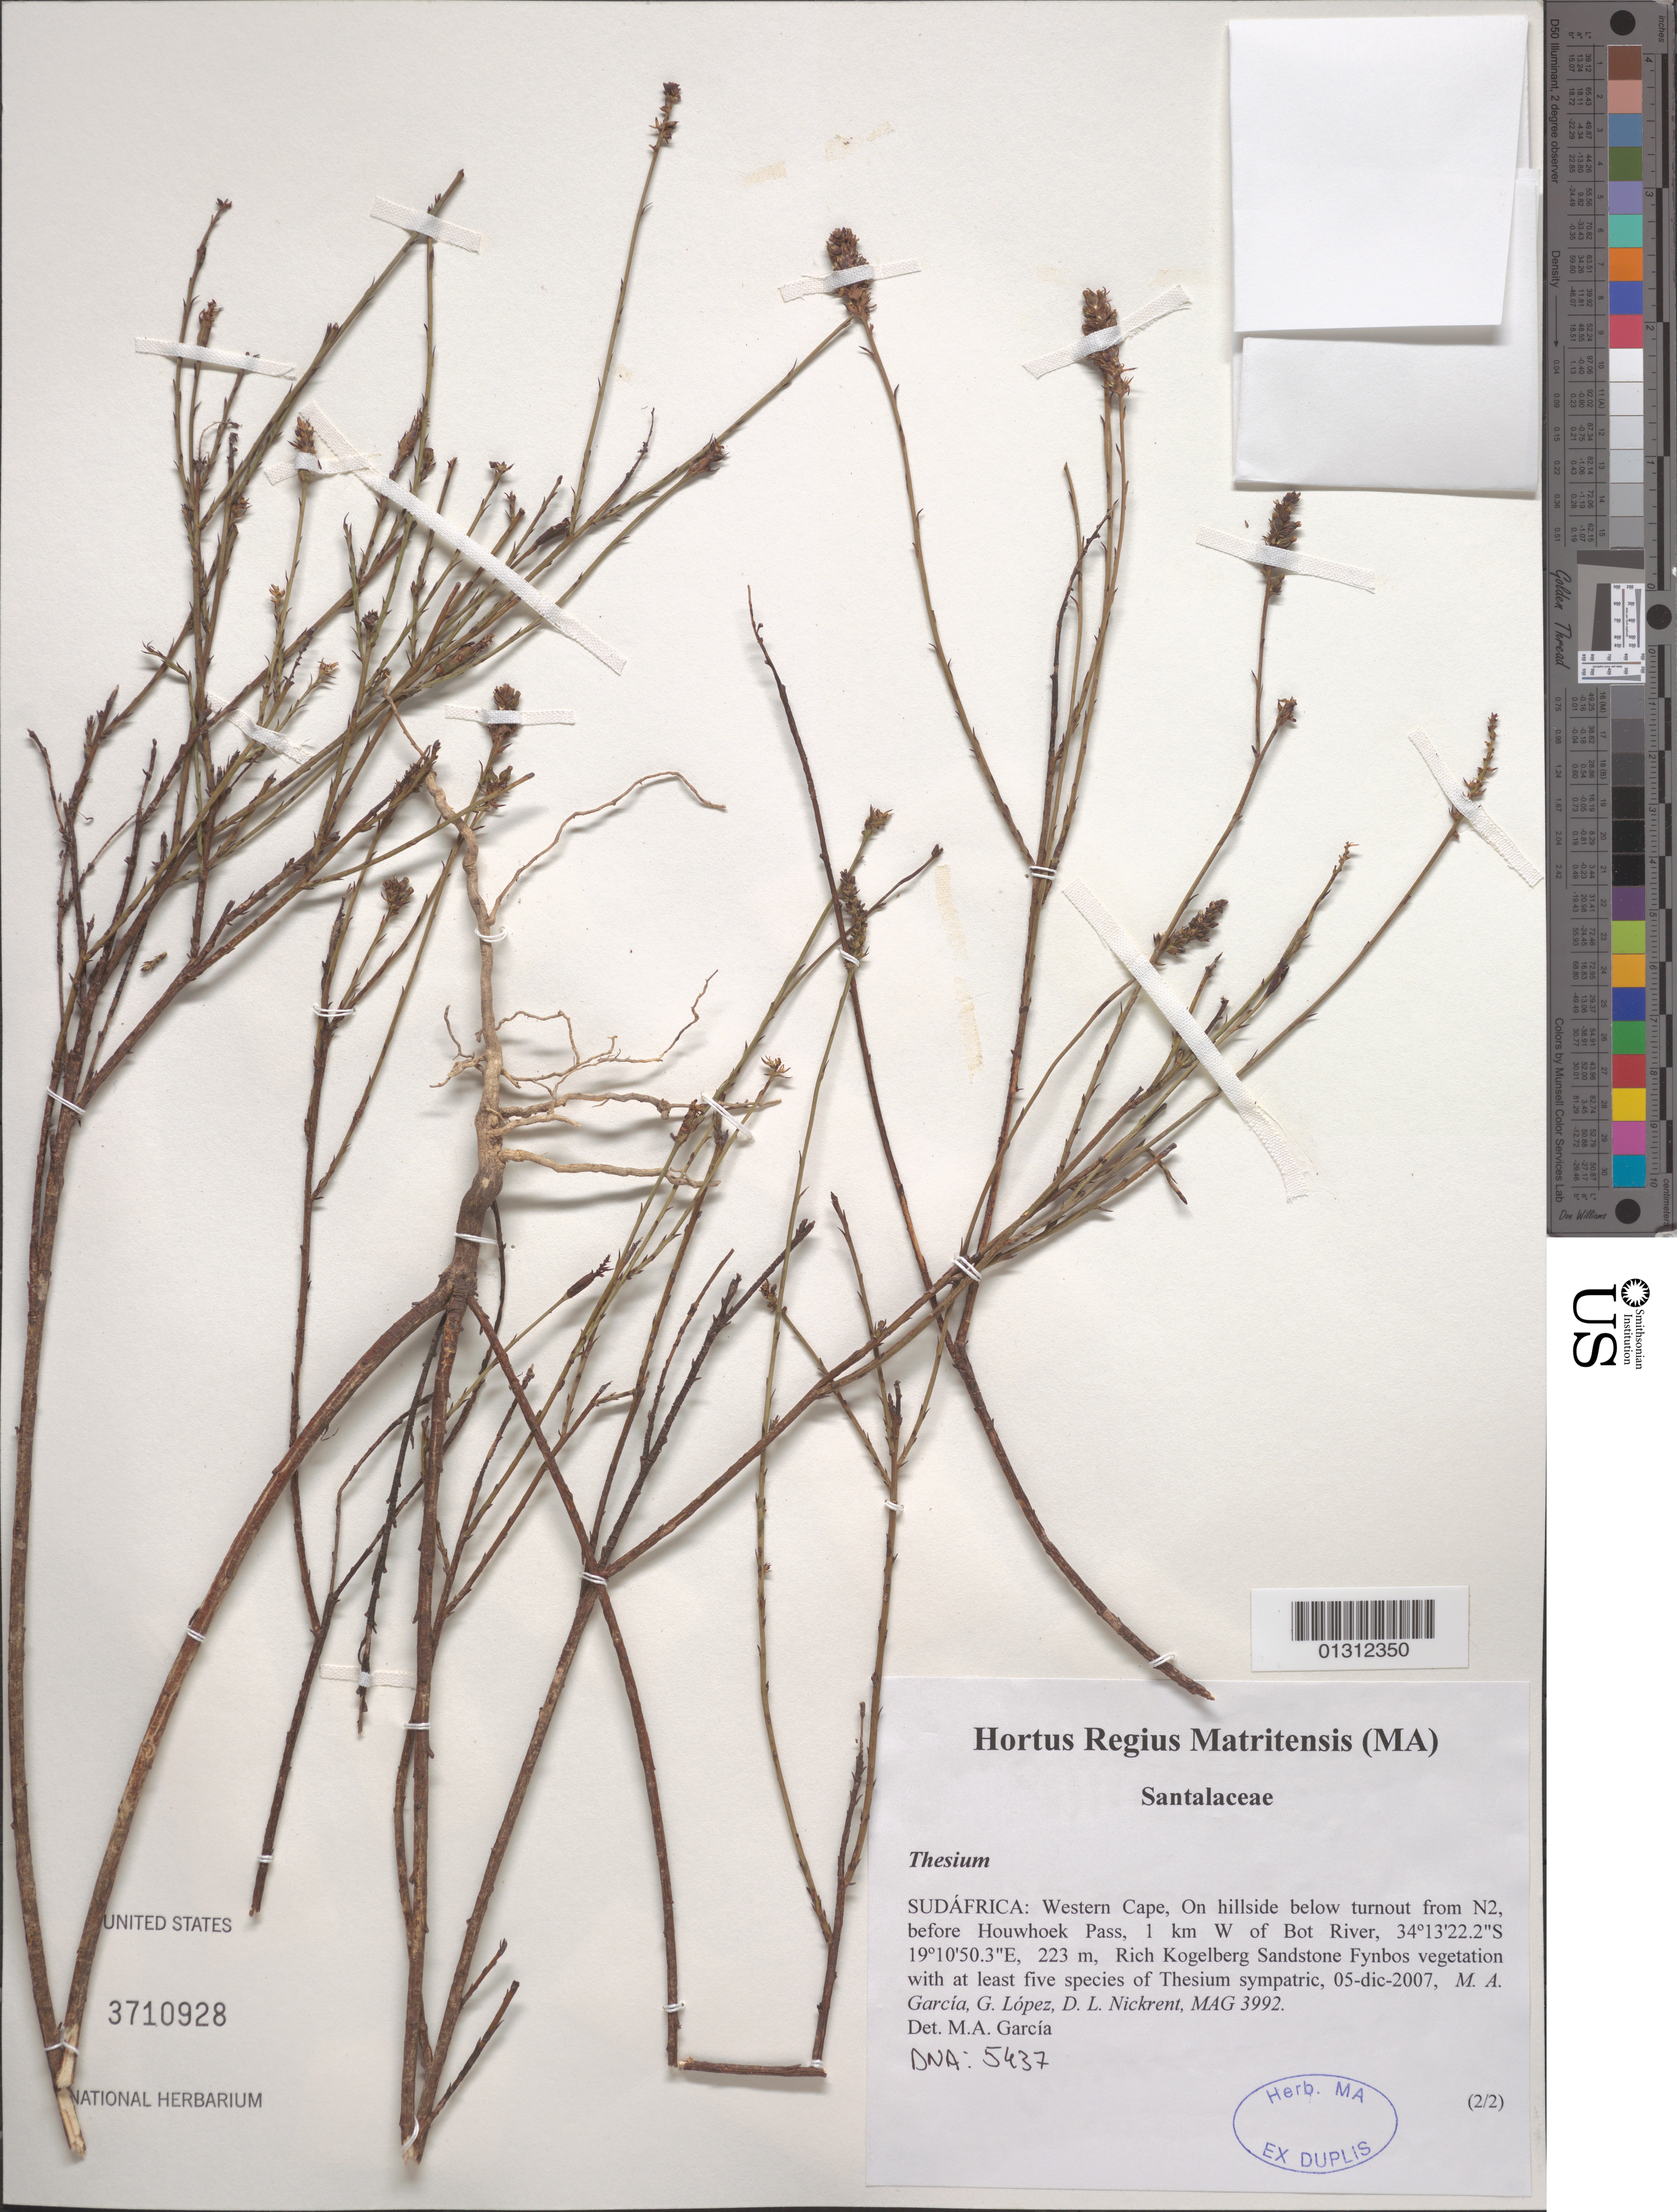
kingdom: Plantae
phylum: Tracheophyta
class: Magnoliopsida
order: Santalales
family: Thesiaceae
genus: Thesium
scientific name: Thesium sp.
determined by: García, M. A.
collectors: M. A. García & D. Nickrent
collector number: MAG 3992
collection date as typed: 05-dic-2007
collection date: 2007-12-05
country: South Africa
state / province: Western Cape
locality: On hillside below turnout from N2, before Houwhoek Pass, 1 km W of Bot River.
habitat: Rich Kogelberg Sandstone Fynbos vegetation with at least five species of Thesium sympatric.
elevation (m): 223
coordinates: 34 13 22.2 S, 19 10 50.3 E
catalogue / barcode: US 3710928